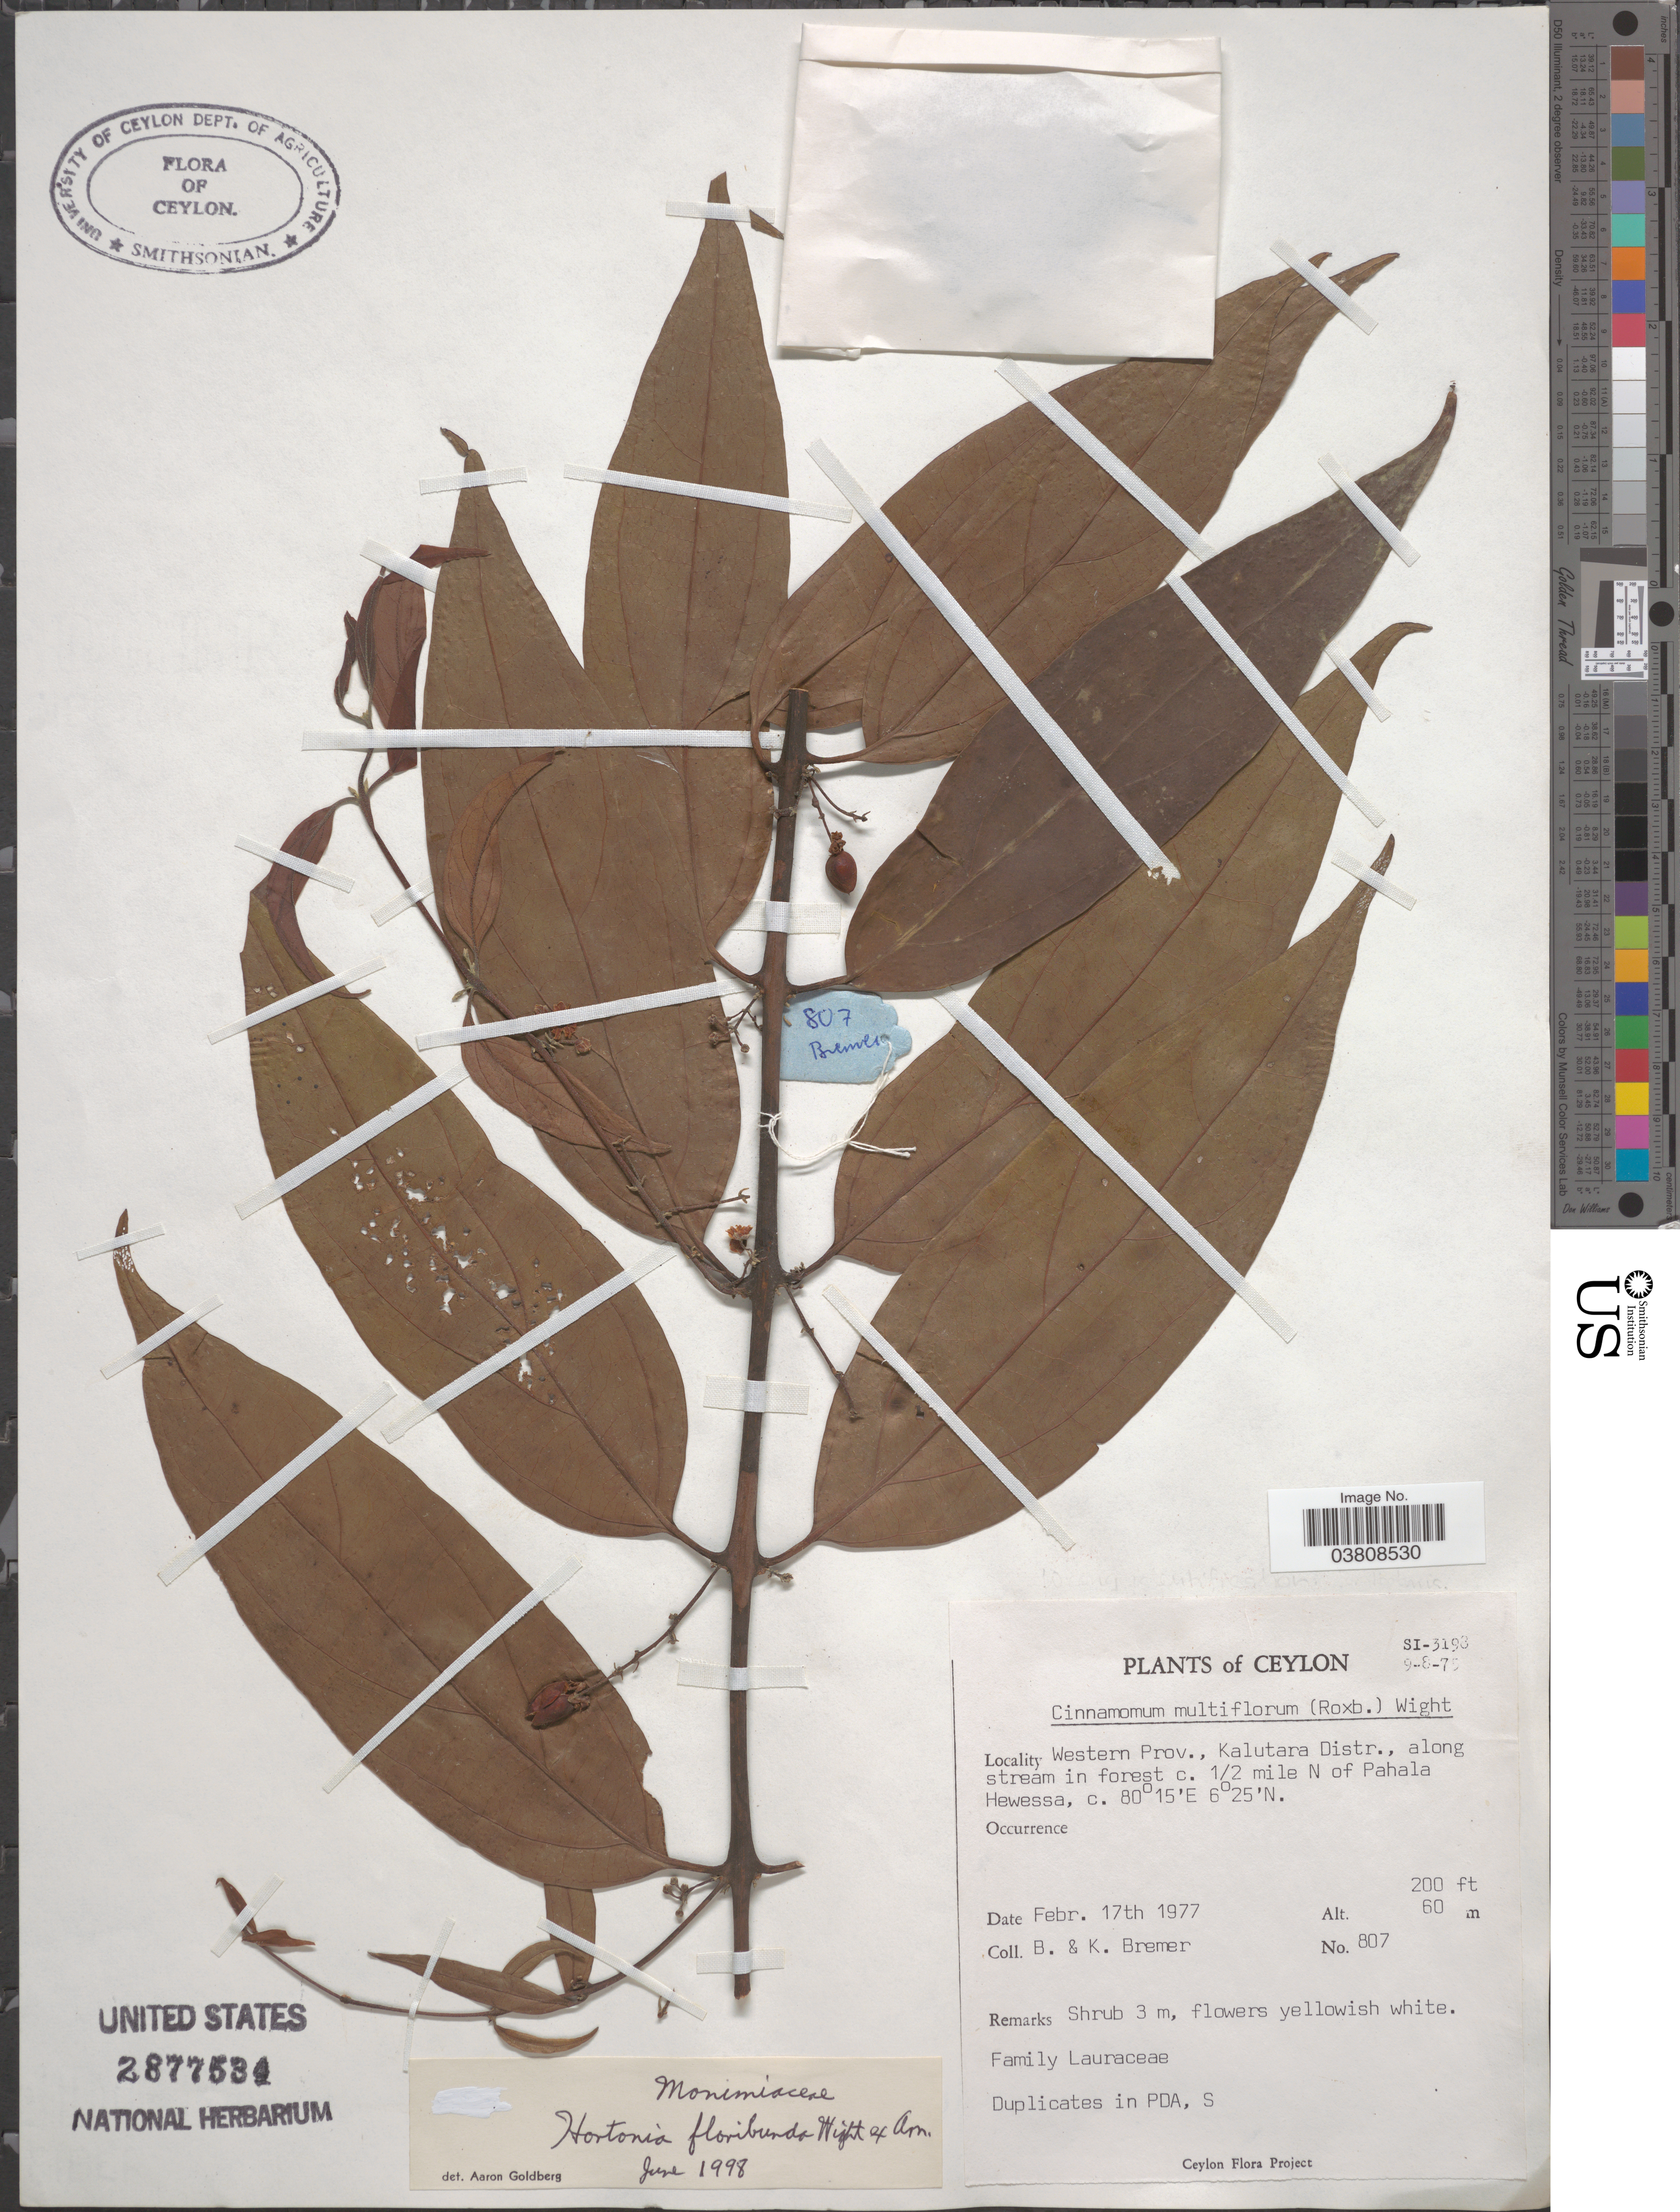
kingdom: Plantae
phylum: Tracheophyta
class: Magnoliopsida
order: Laurales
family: Monimiaceae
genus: Hortonia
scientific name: Hortonia floribunda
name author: Wight ex Arn.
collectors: B. Bremer & K. Bremer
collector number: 807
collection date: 1977-02-17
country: Sri Lanka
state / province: Western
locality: Ceylon. Kalutara Distr., along stream in forest c. 1/2 mile N of Pahala Hewessa.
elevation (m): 61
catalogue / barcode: US 2877534